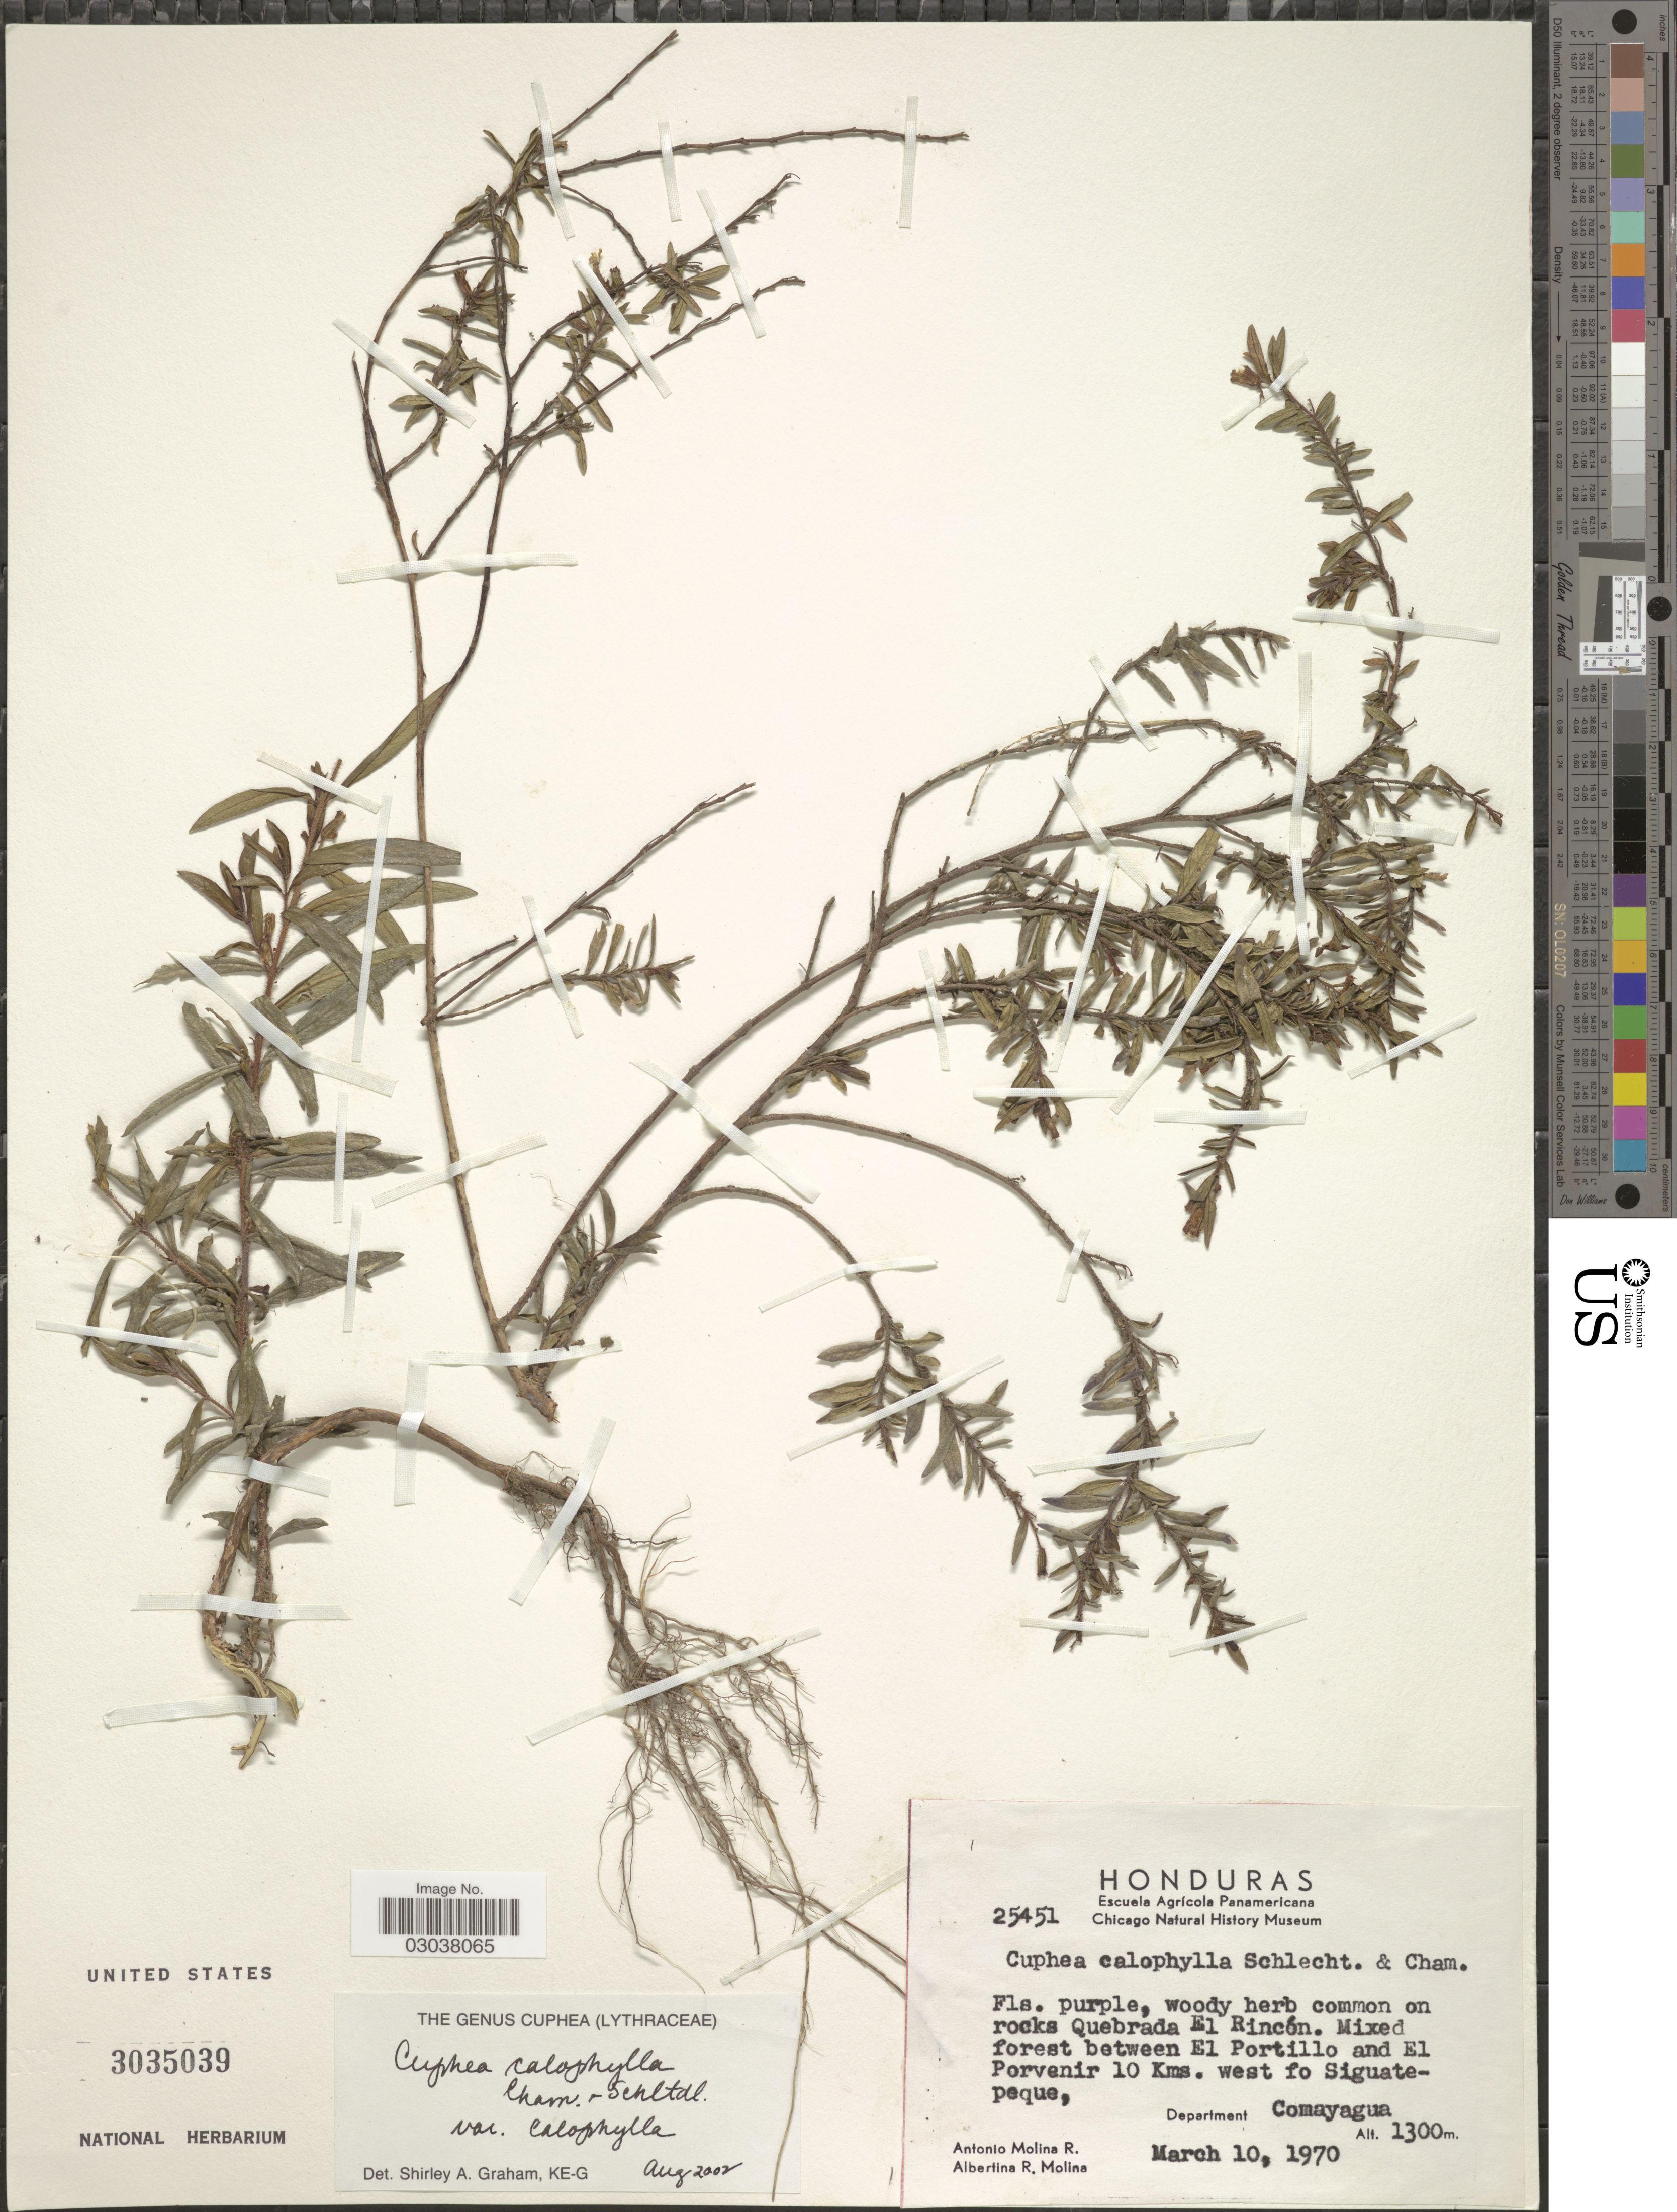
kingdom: Plantae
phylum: Tracheophyta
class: Magnoliopsida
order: Myrtales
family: Lythraceae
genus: Cuphea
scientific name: Cuphea calophylla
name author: Cham. & Schltdl.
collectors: A. Molina R. & A. R. Molina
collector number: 25451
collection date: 1970-03-10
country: Honduras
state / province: Comayagua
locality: Quebrada El Rincón. Between El Portillo and El Porvenir 10 Kms. west of Siguatepeque, Department Comayagua.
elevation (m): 1300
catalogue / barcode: US 3035039